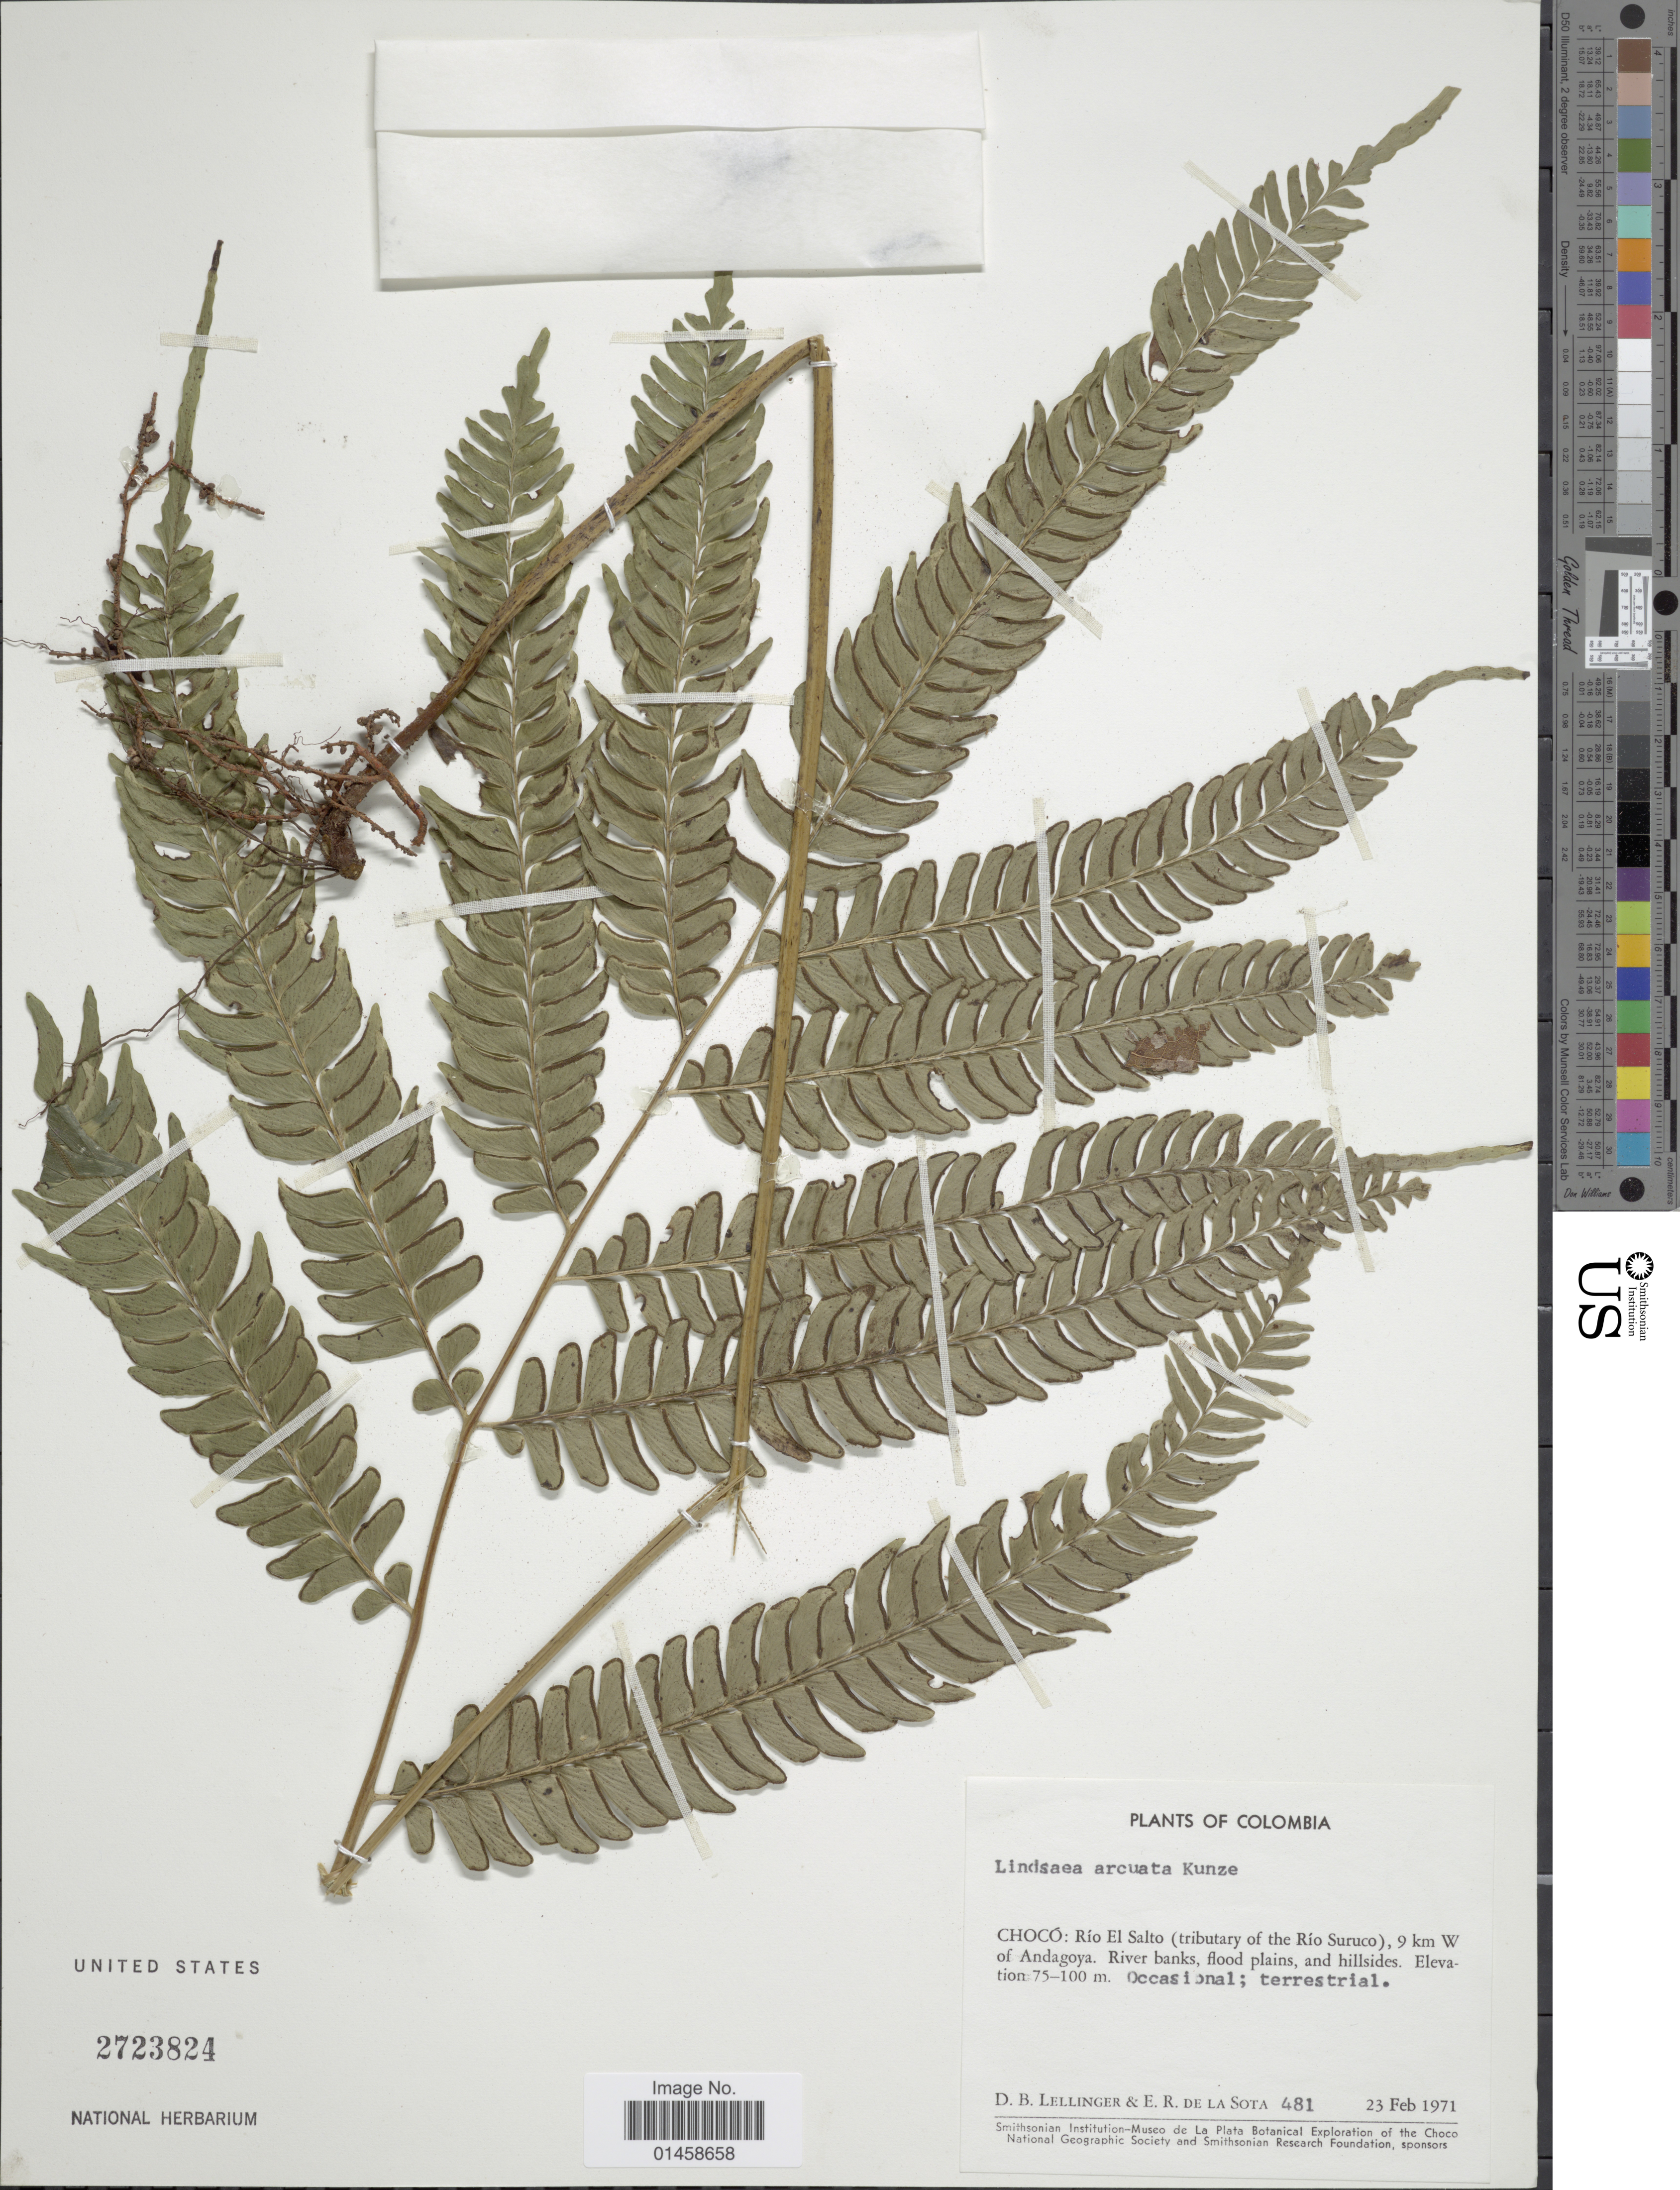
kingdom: Plantae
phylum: Tracheophyta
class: Polypodiopsida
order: Polypodiales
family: Lindsaeaceae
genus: Lindsaea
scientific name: Lindsaea arcuata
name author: Kunze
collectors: D. B. Lellinger & E. R. de la Sota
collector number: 481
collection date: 1971-02-23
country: Colombia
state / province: Chocó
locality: Río El Salto (tributary of the Río Suruco), 9 km W of Andagoya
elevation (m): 75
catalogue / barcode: US 2723824